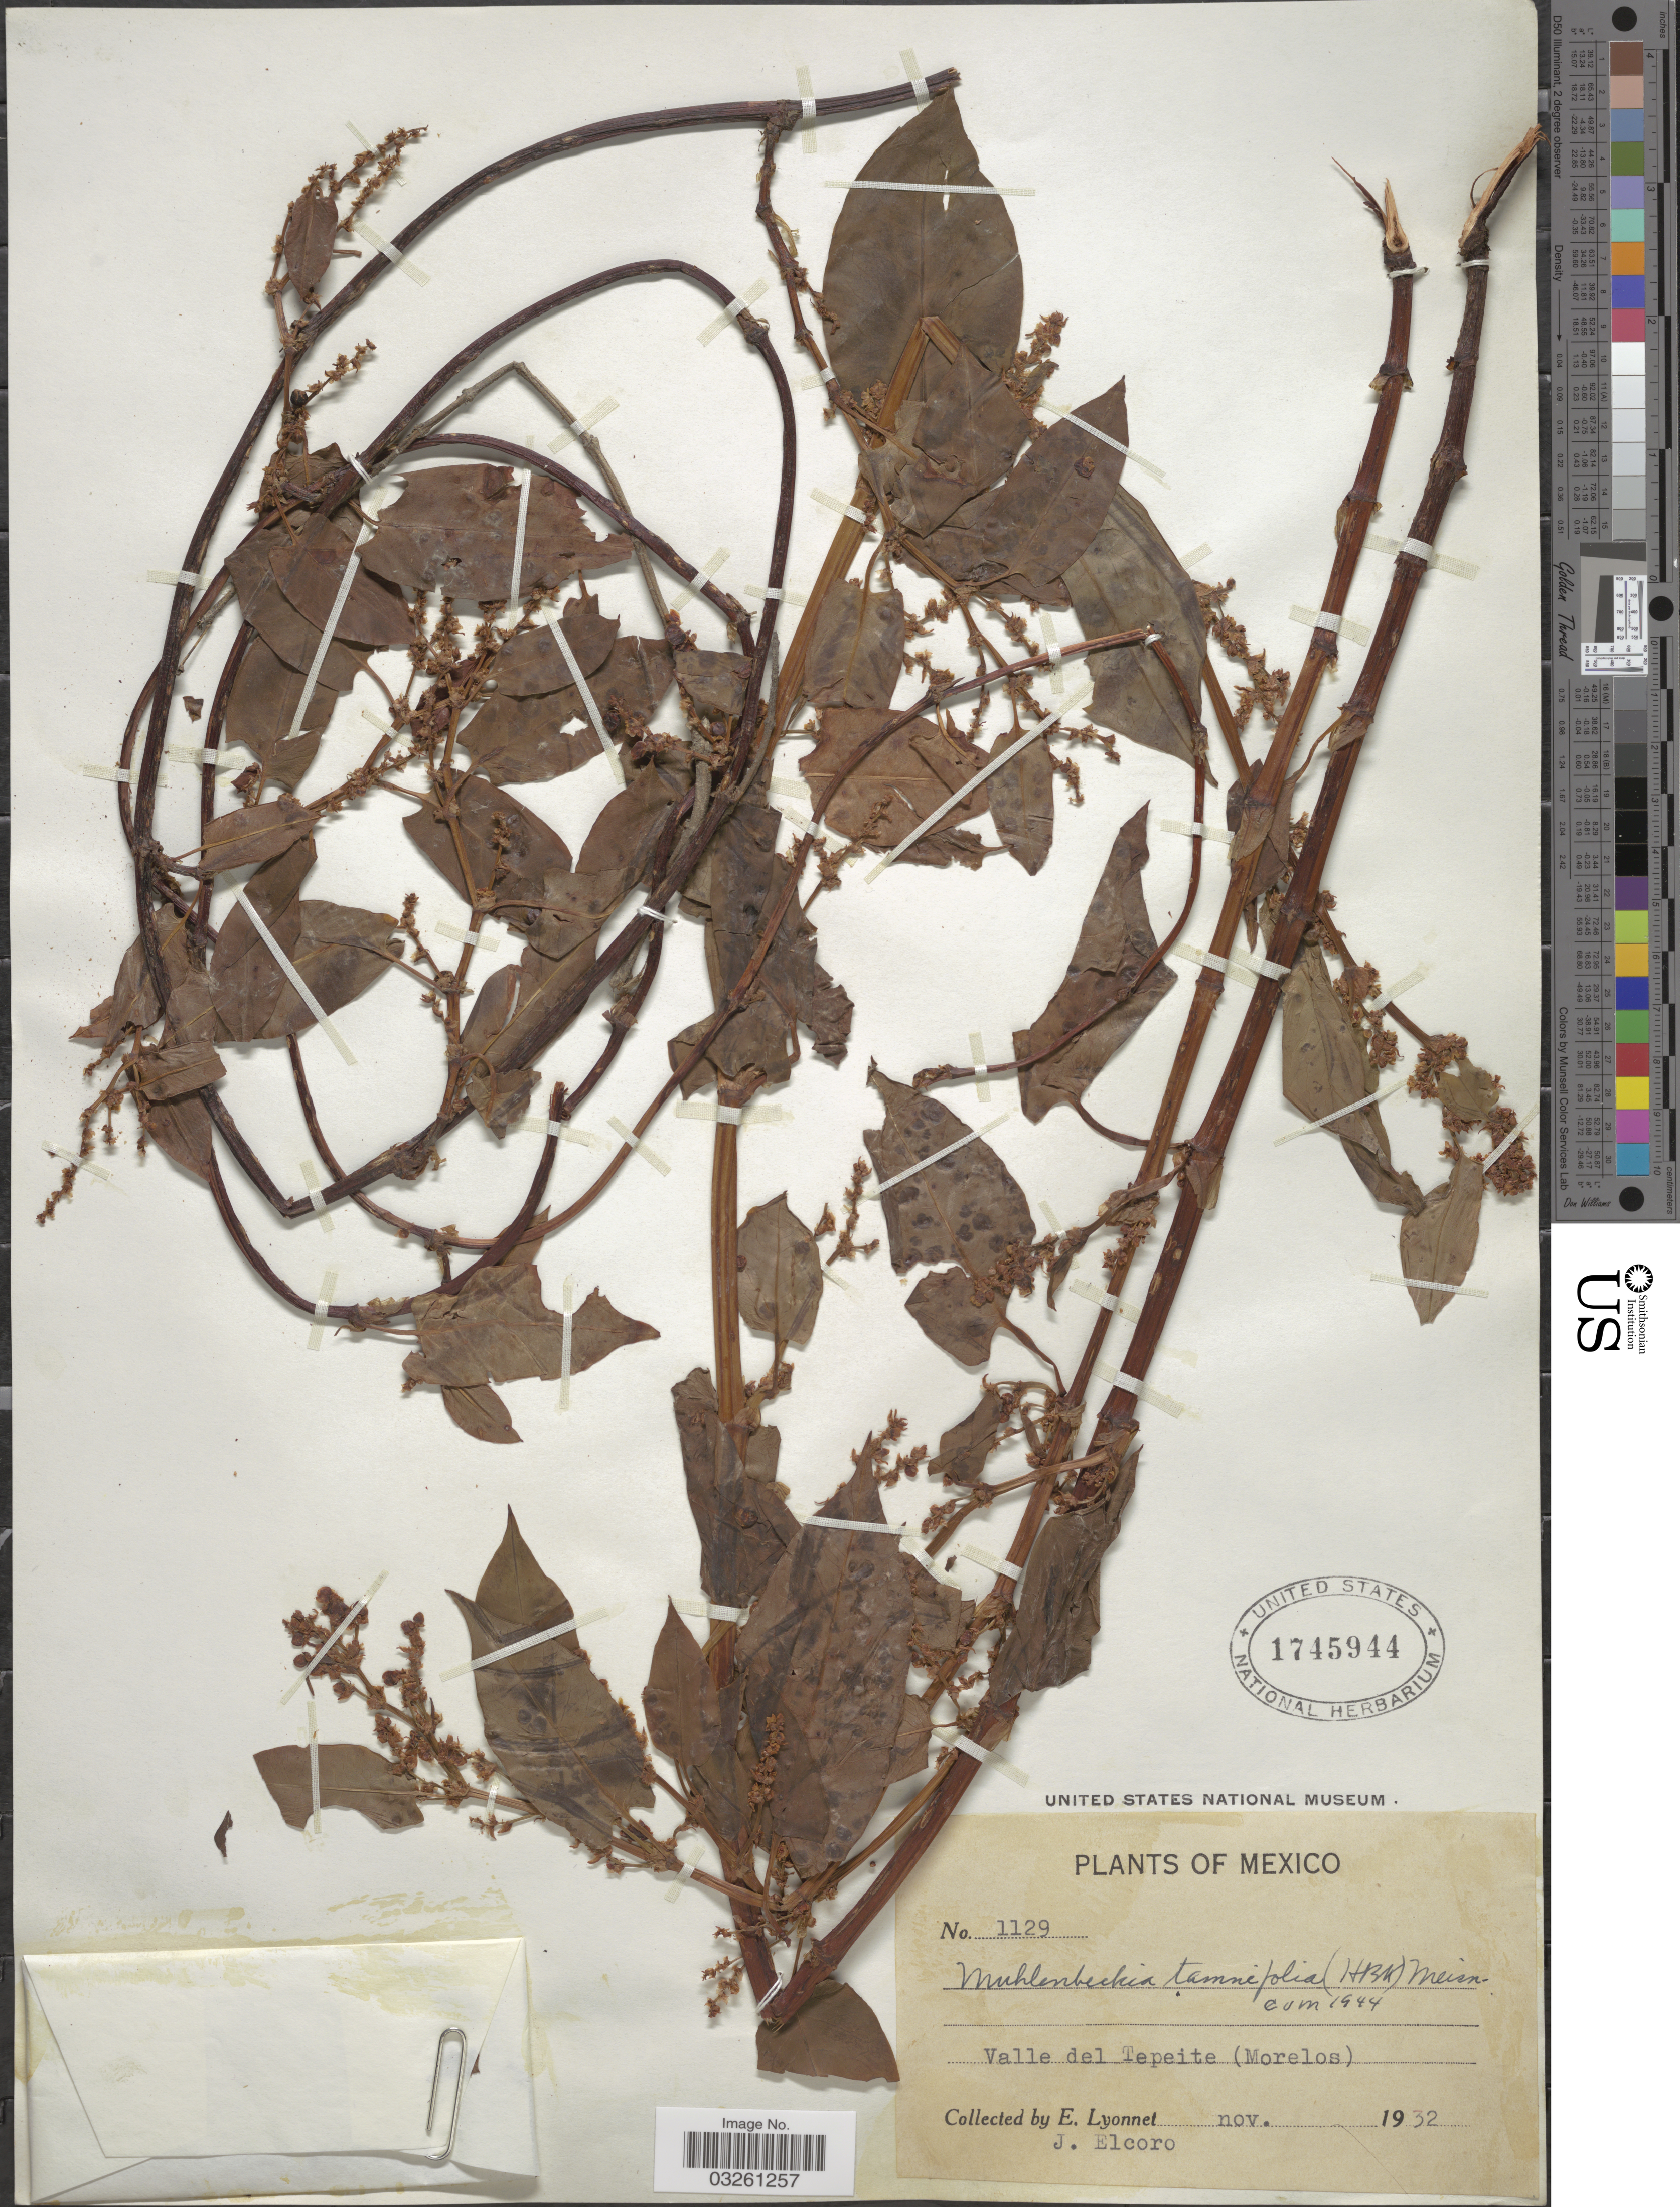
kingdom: Plantae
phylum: Tracheophyta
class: Magnoliopsida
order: Caryophyllales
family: Polygonaceae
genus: Muehlenbeckia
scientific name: Muehlenbeckia tamnifolia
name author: (Kunth) Meisn.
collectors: E. Lyonnet & J. Elcoro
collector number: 1129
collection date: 1932-11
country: Mexico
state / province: Morelos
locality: Valle del Tepeite (Morelos).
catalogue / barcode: US 1745944